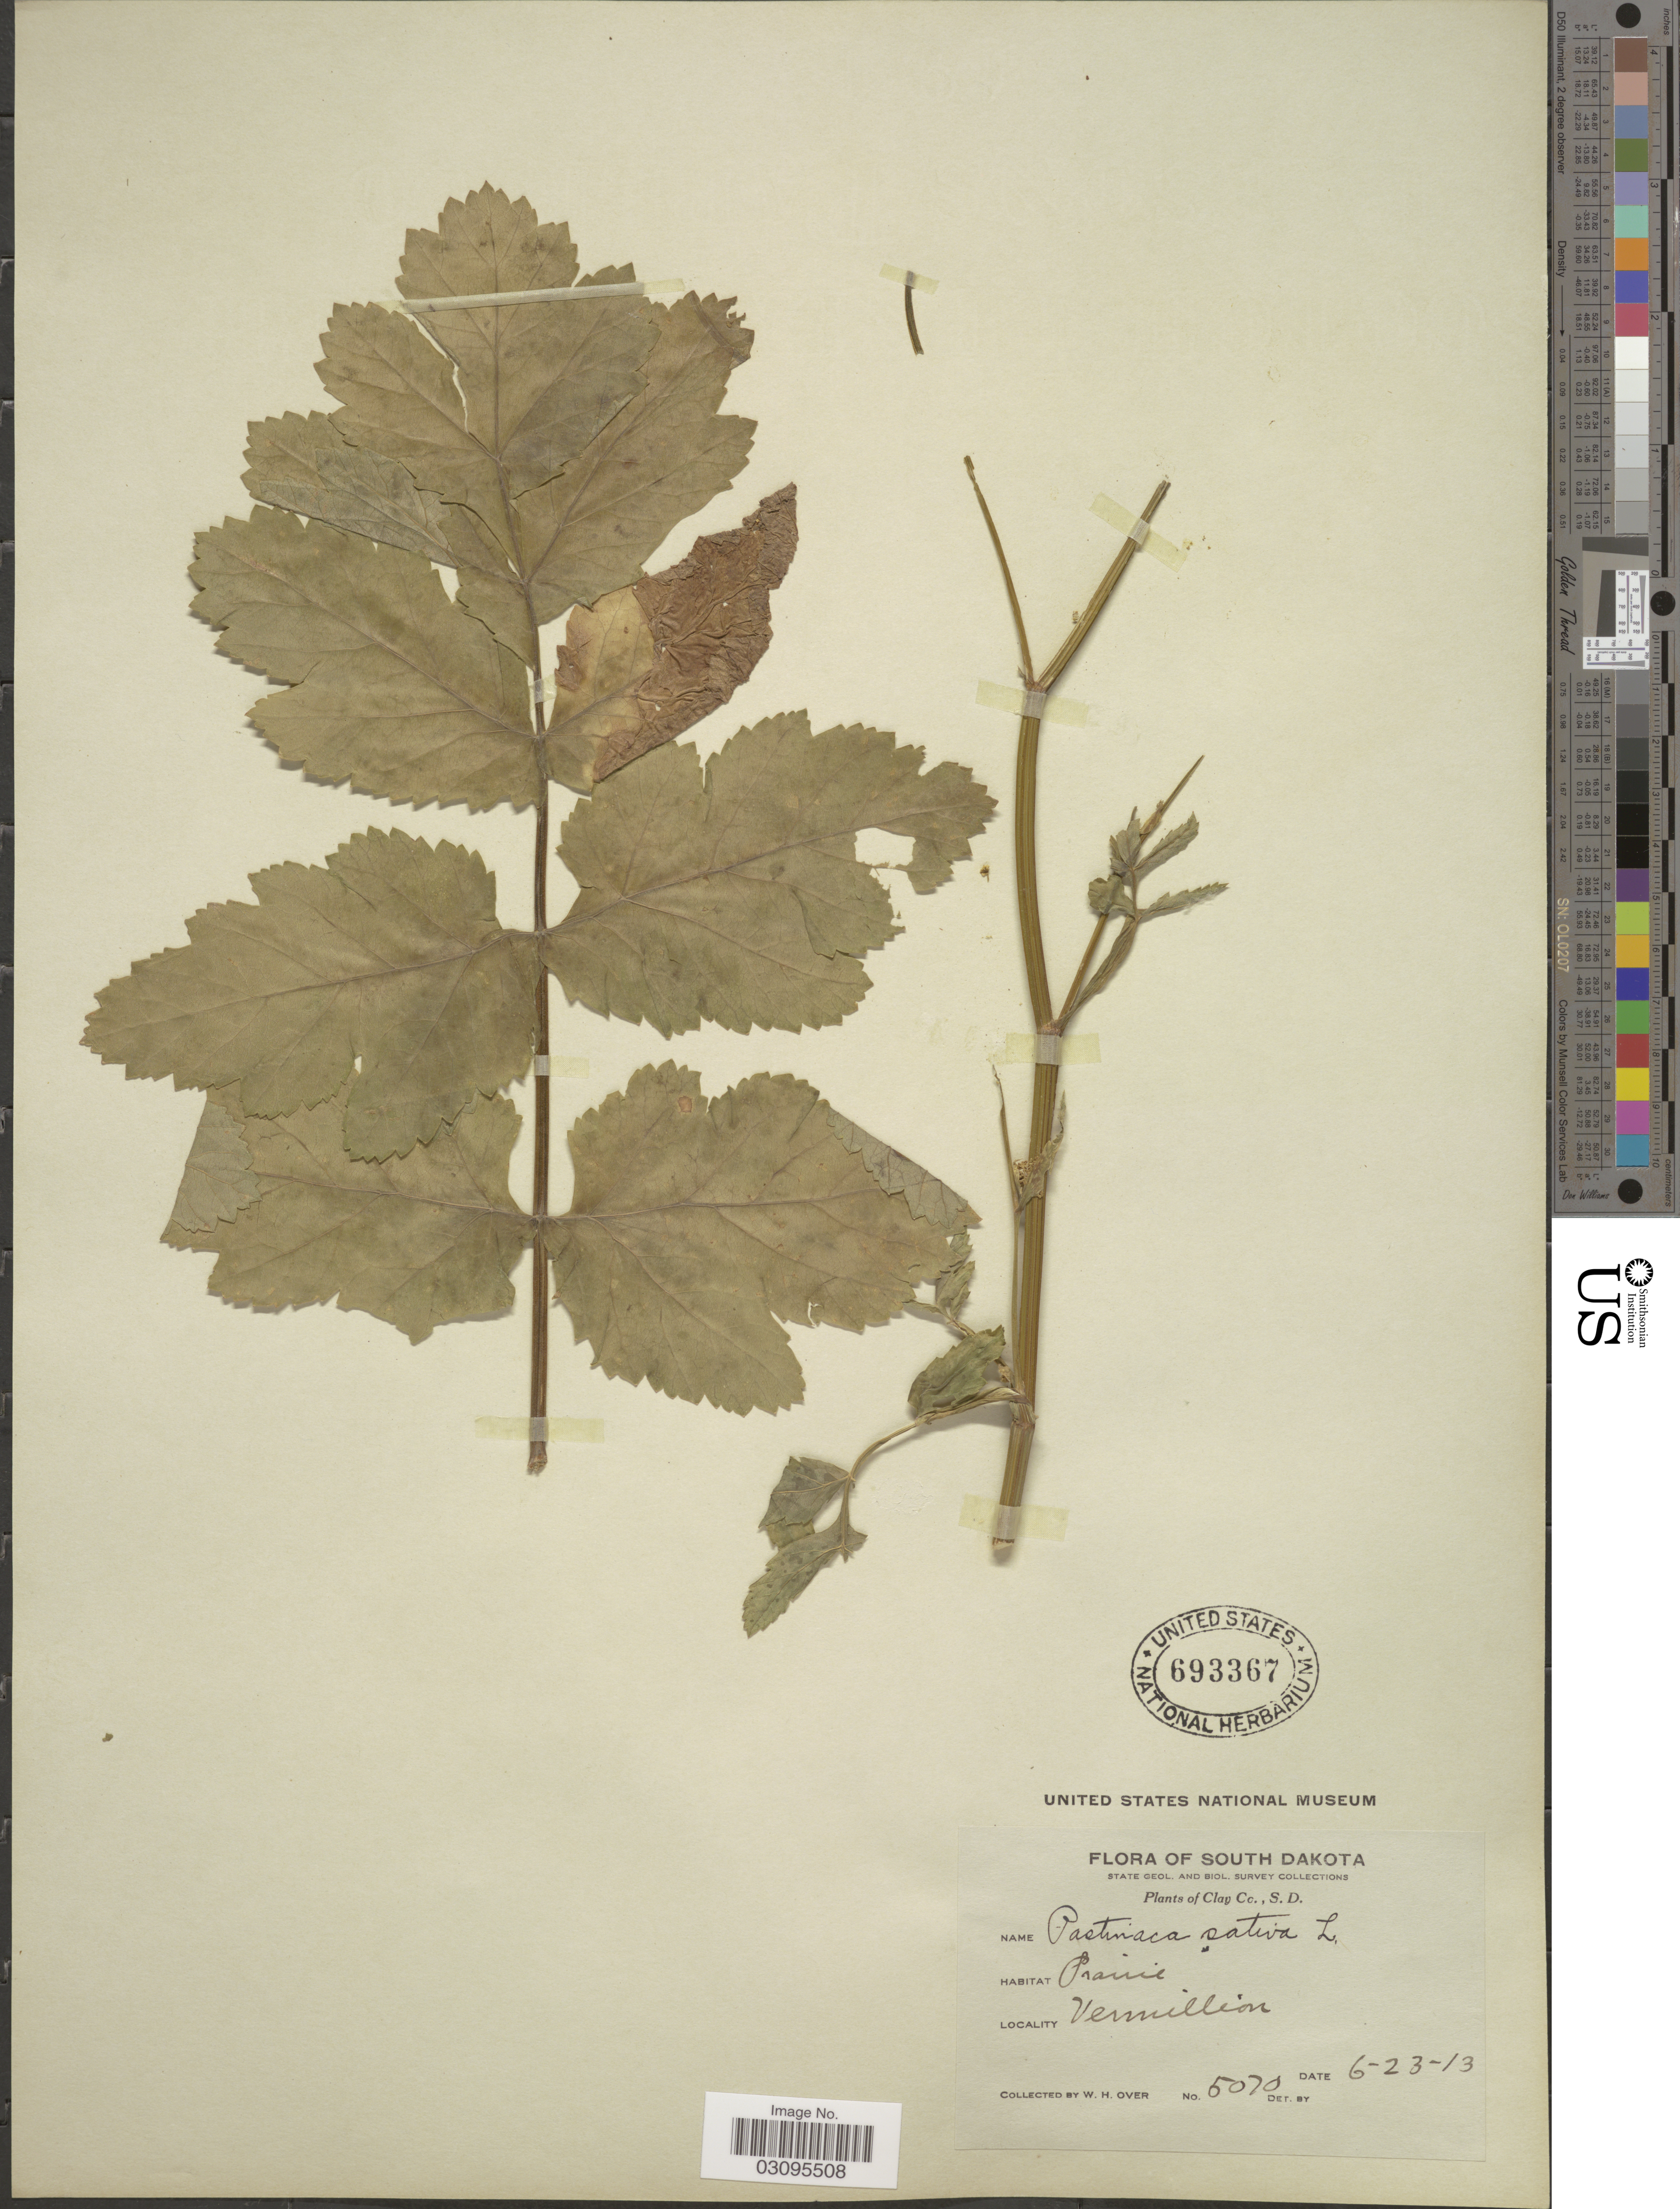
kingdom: Plantae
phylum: Tracheophyta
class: Magnoliopsida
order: Apiales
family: Apiaceae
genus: Pastinaca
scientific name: Pastinaca sativa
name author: L.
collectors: W. Over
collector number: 5070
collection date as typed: Transcribed d/m/y: 23/6/13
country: United States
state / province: South Dakota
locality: Clay Co., Vermillion.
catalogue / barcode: US 693367